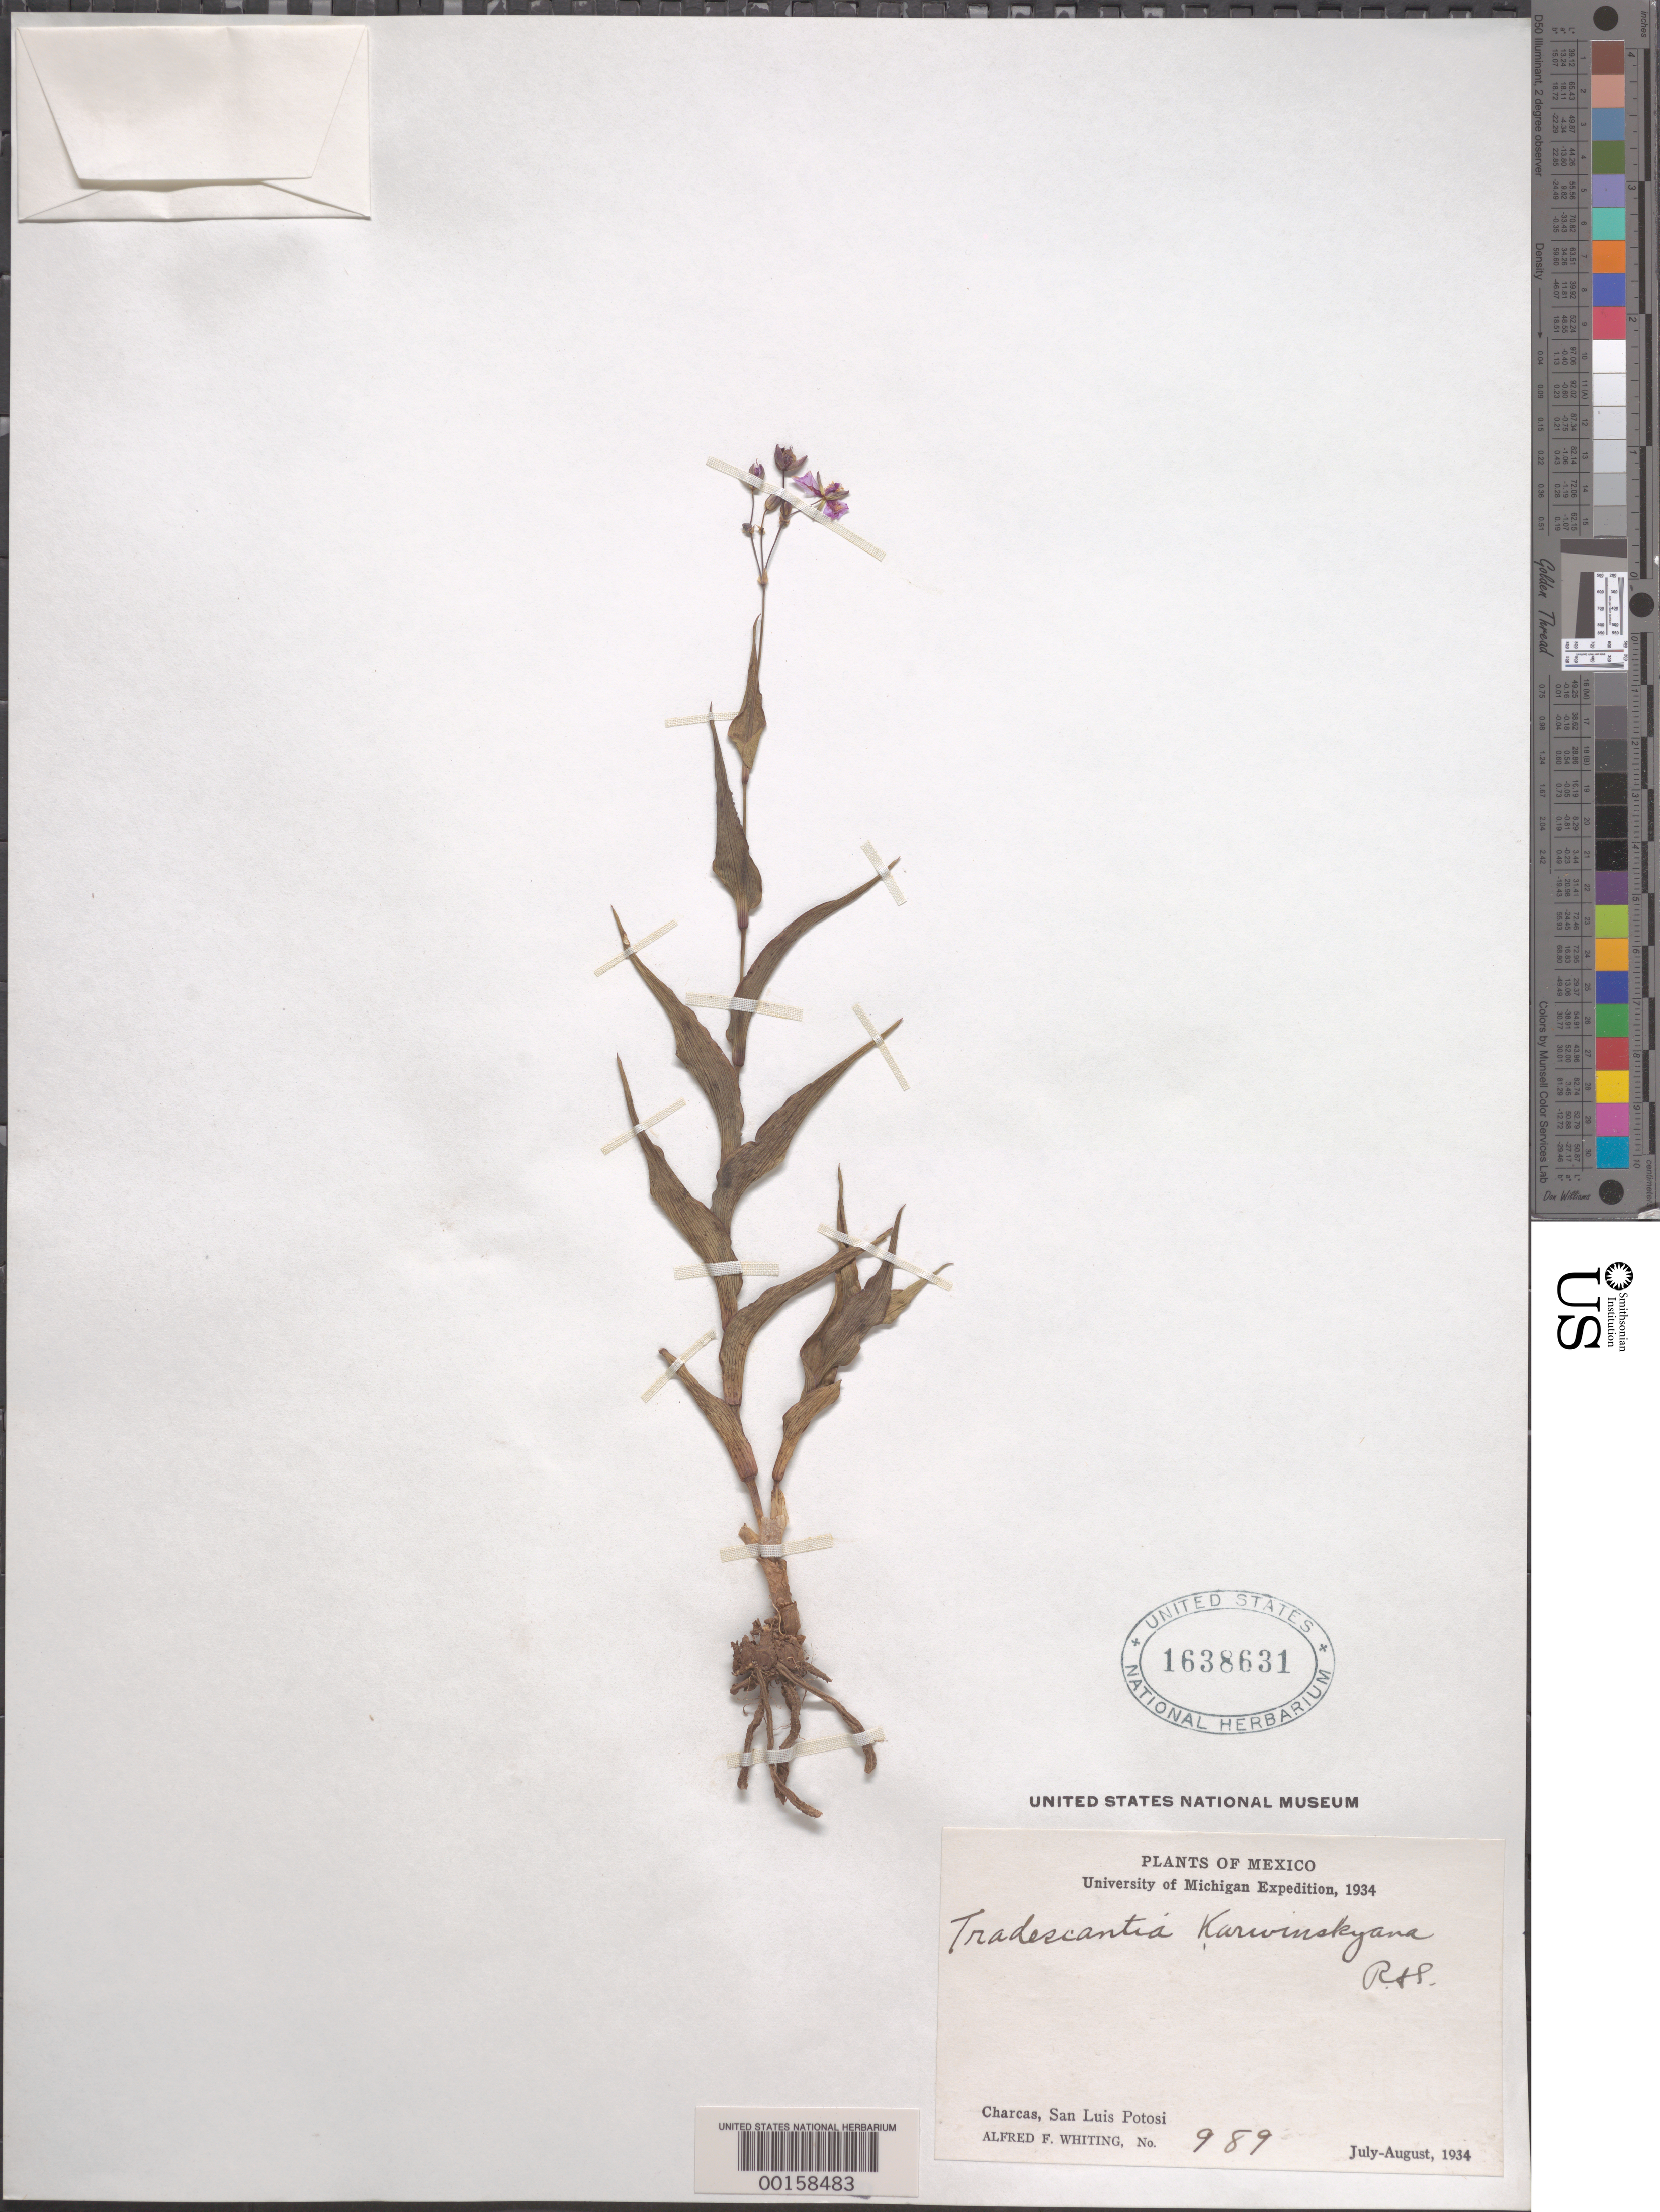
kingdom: Plantae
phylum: Tracheophyta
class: Liliopsida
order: Commelinales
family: Commelinaceae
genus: Gibasis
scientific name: Gibasis karwinskyana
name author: (Schult. & Schult. f.) Rohweder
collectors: A. F. Whiting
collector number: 989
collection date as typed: Jul 1934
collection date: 1934-07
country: Mexico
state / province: San Luis Potosí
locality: Charcas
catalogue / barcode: US 1638631